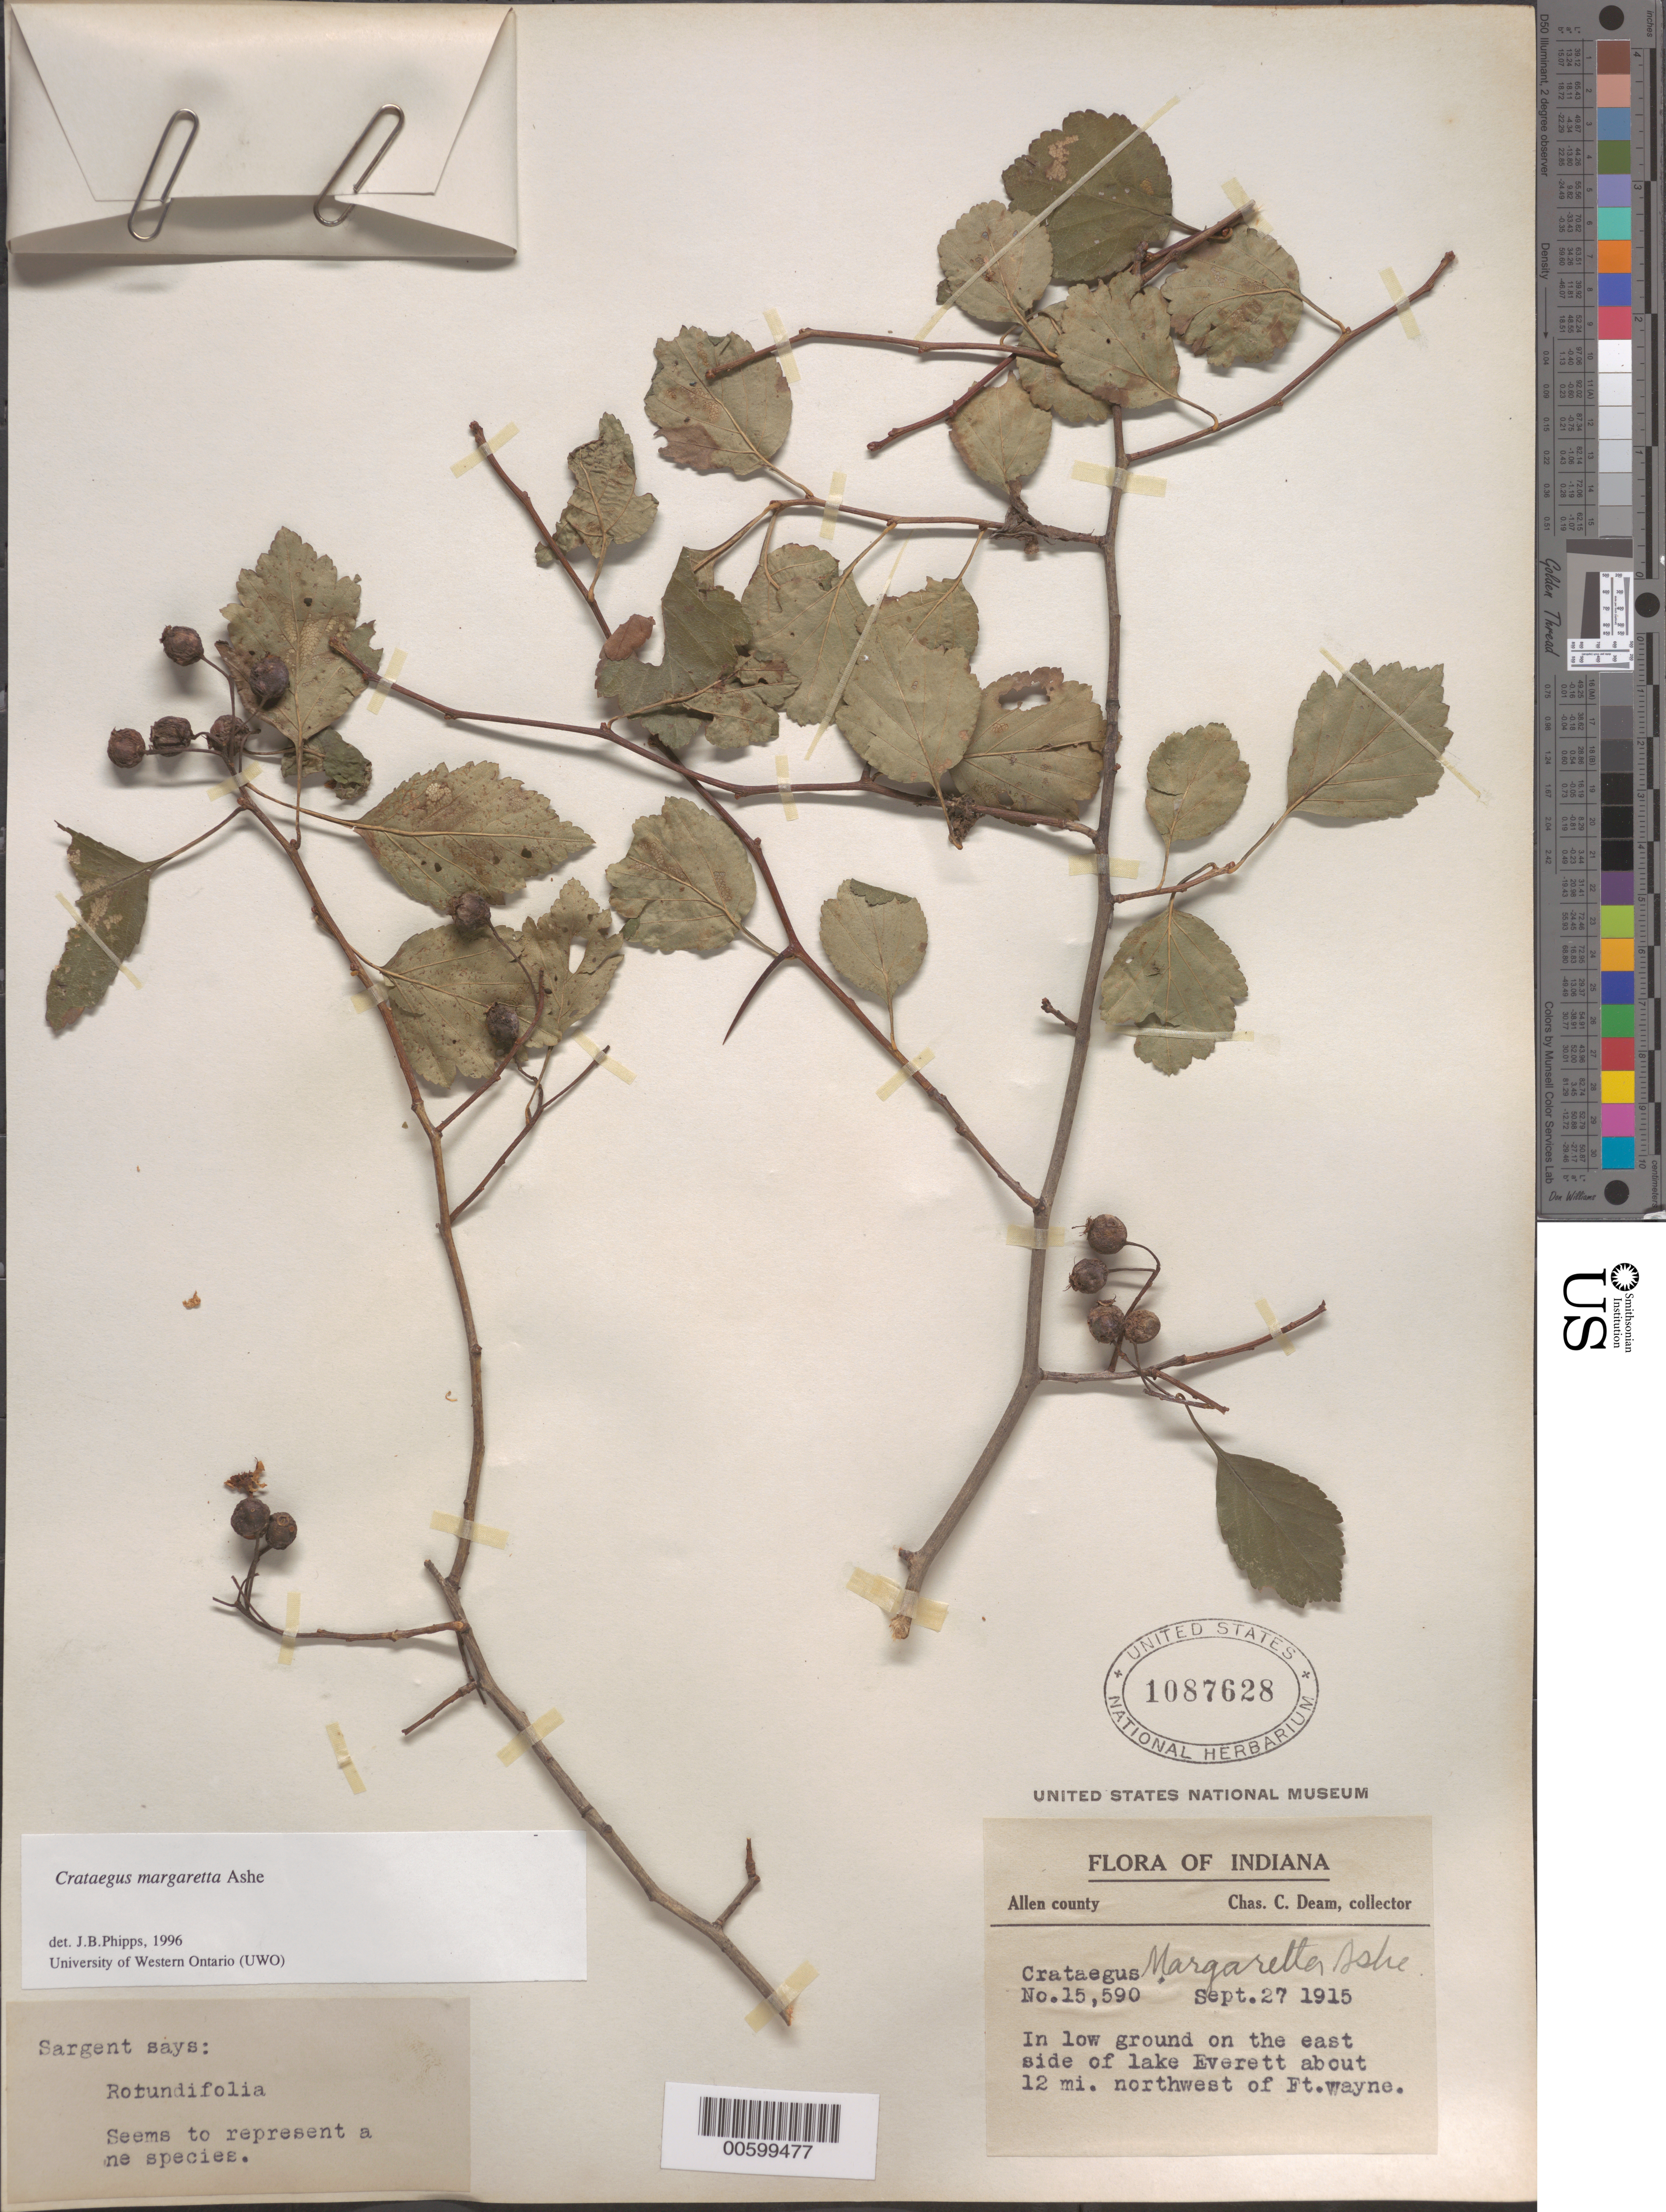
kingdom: Plantae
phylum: Tracheophyta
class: Magnoliopsida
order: Rosales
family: Rosaceae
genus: Crataegus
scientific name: Crataegus margarettae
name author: Ashe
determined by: Phipps, James B., (UWO), University of Western Ontario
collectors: C. C. Deam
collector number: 15590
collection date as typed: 27 Sep 1915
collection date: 1915-09-27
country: United States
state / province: Indiana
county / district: Allen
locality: E side of Lake Everett about 12 mi. NW of Ft. Wayne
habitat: Low ground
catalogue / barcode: US 1087628